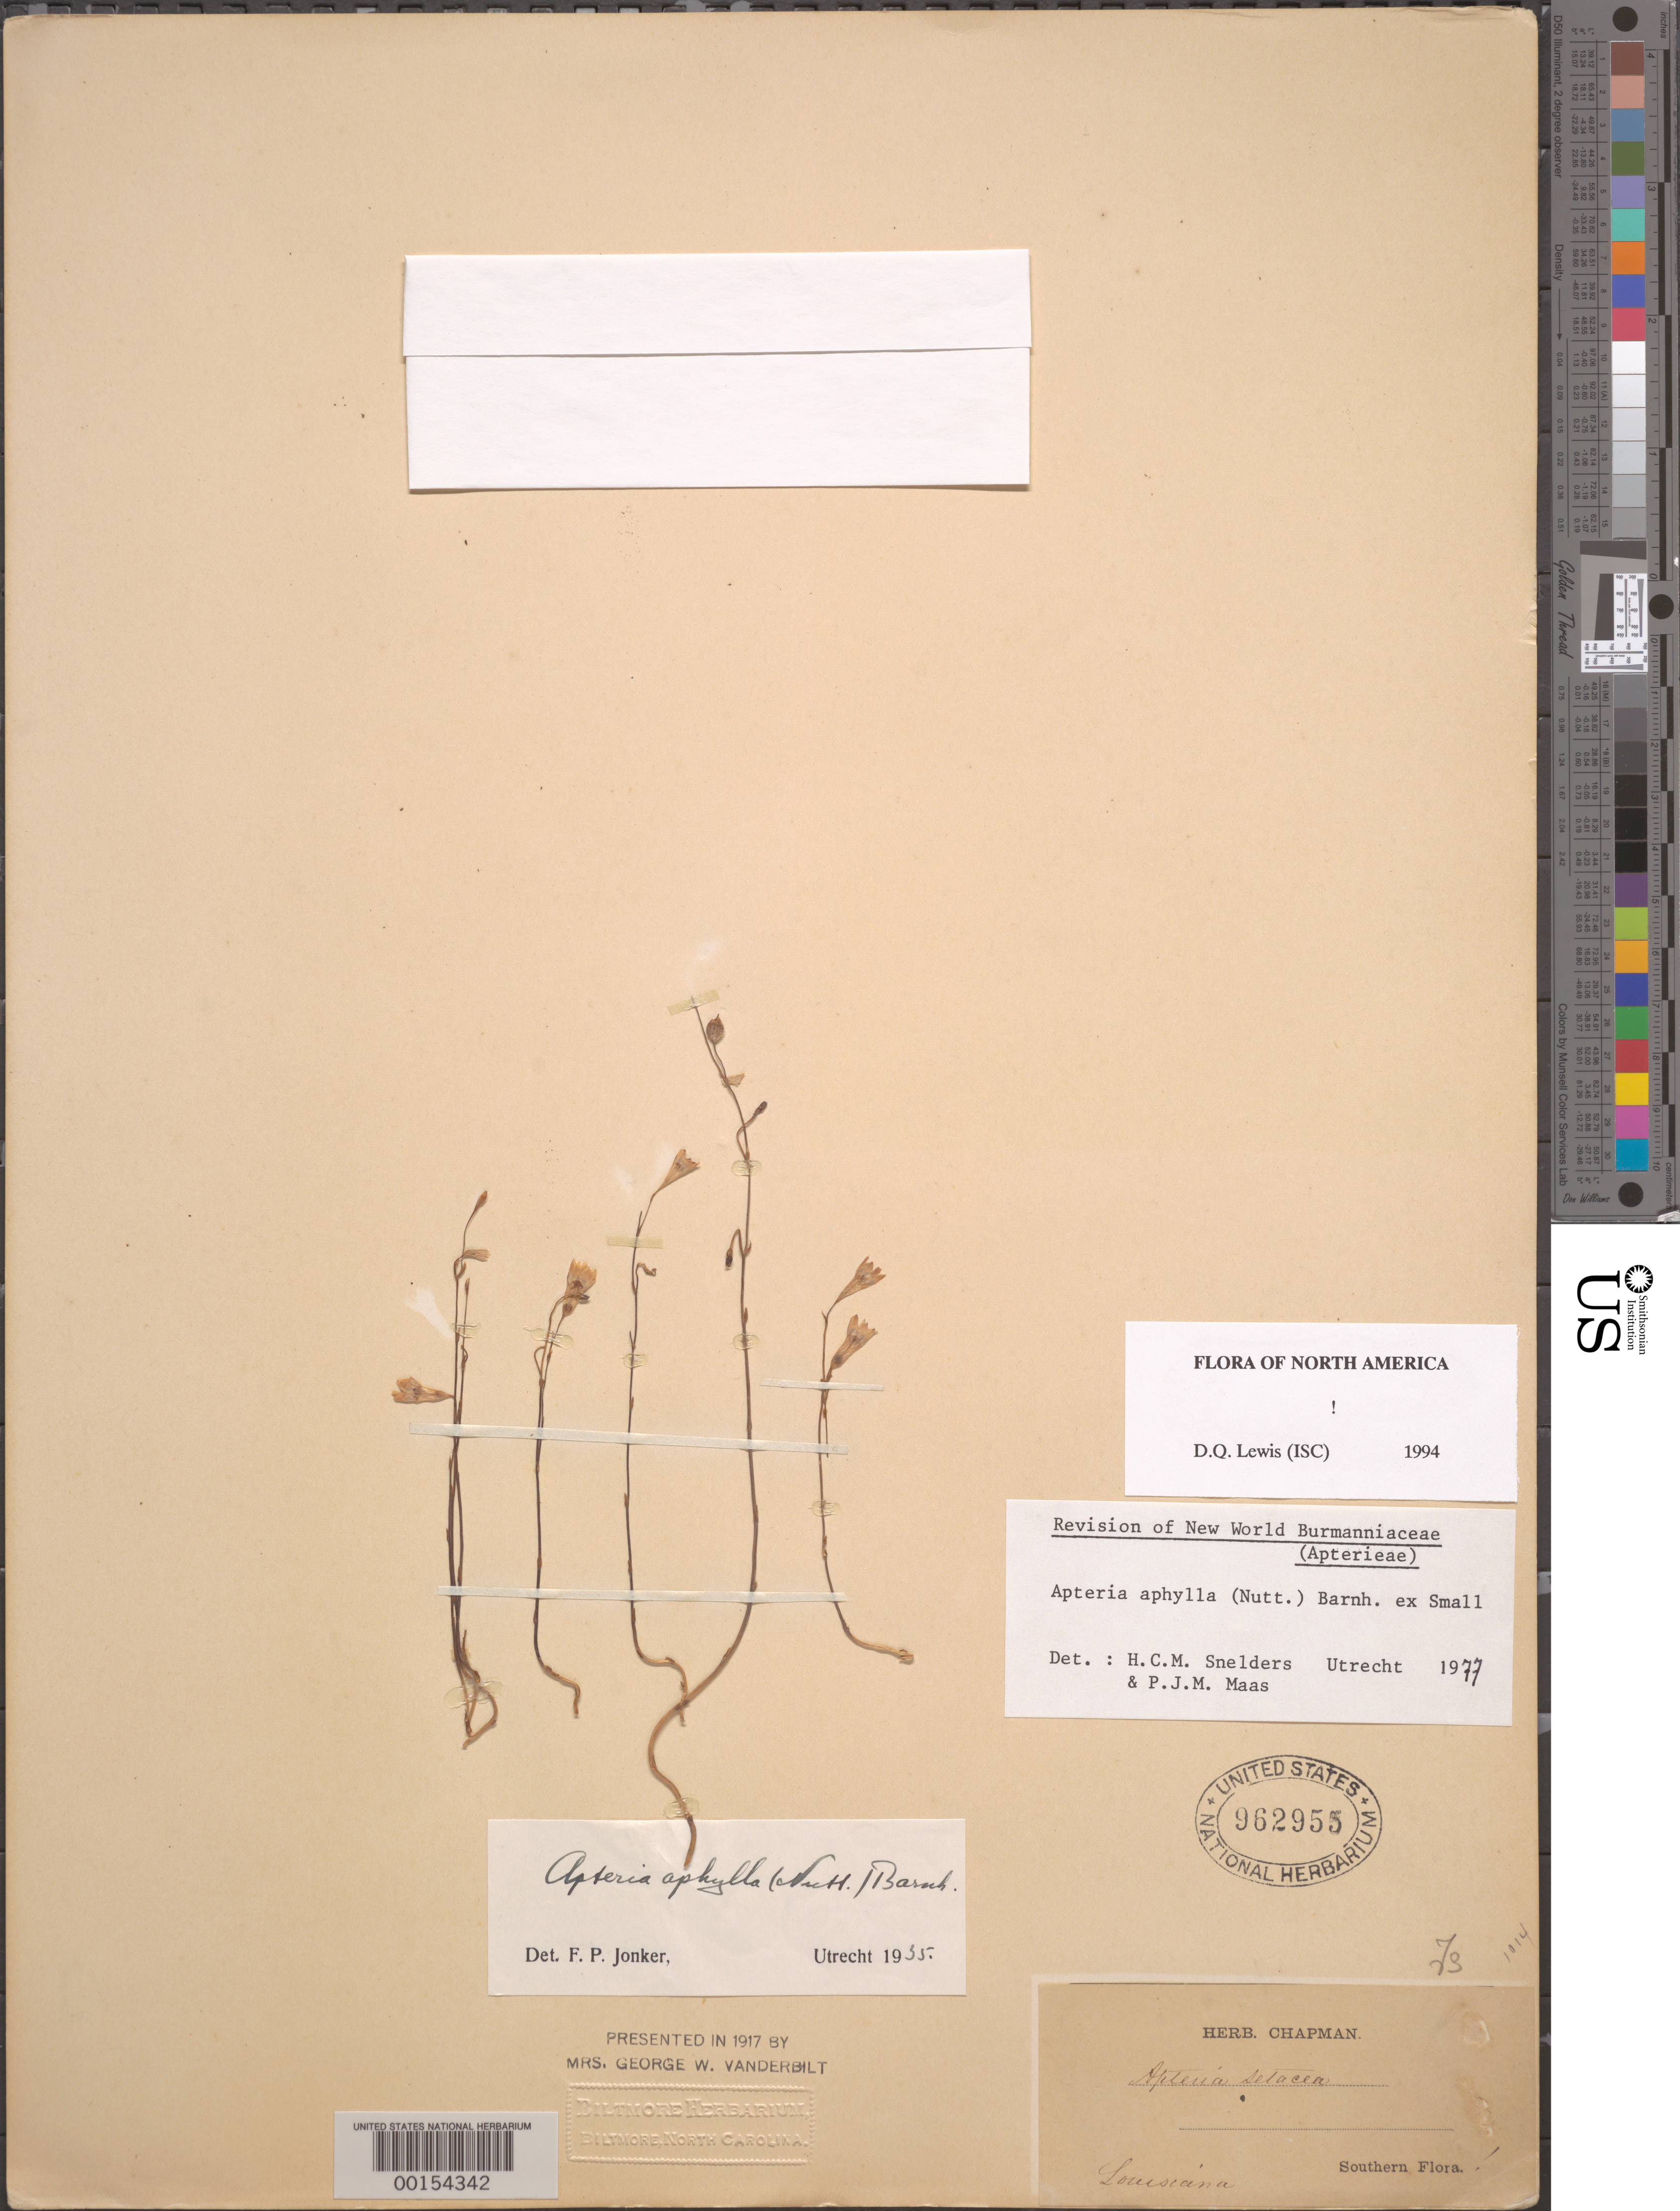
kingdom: Plantae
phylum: Tracheophyta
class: Liliopsida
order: Dioscoreales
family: Burmanniaceae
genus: Apteria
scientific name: Apteria aphylla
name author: (Nutt.) Barnhart ex Small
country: United States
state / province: Louisiana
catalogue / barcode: US 962955